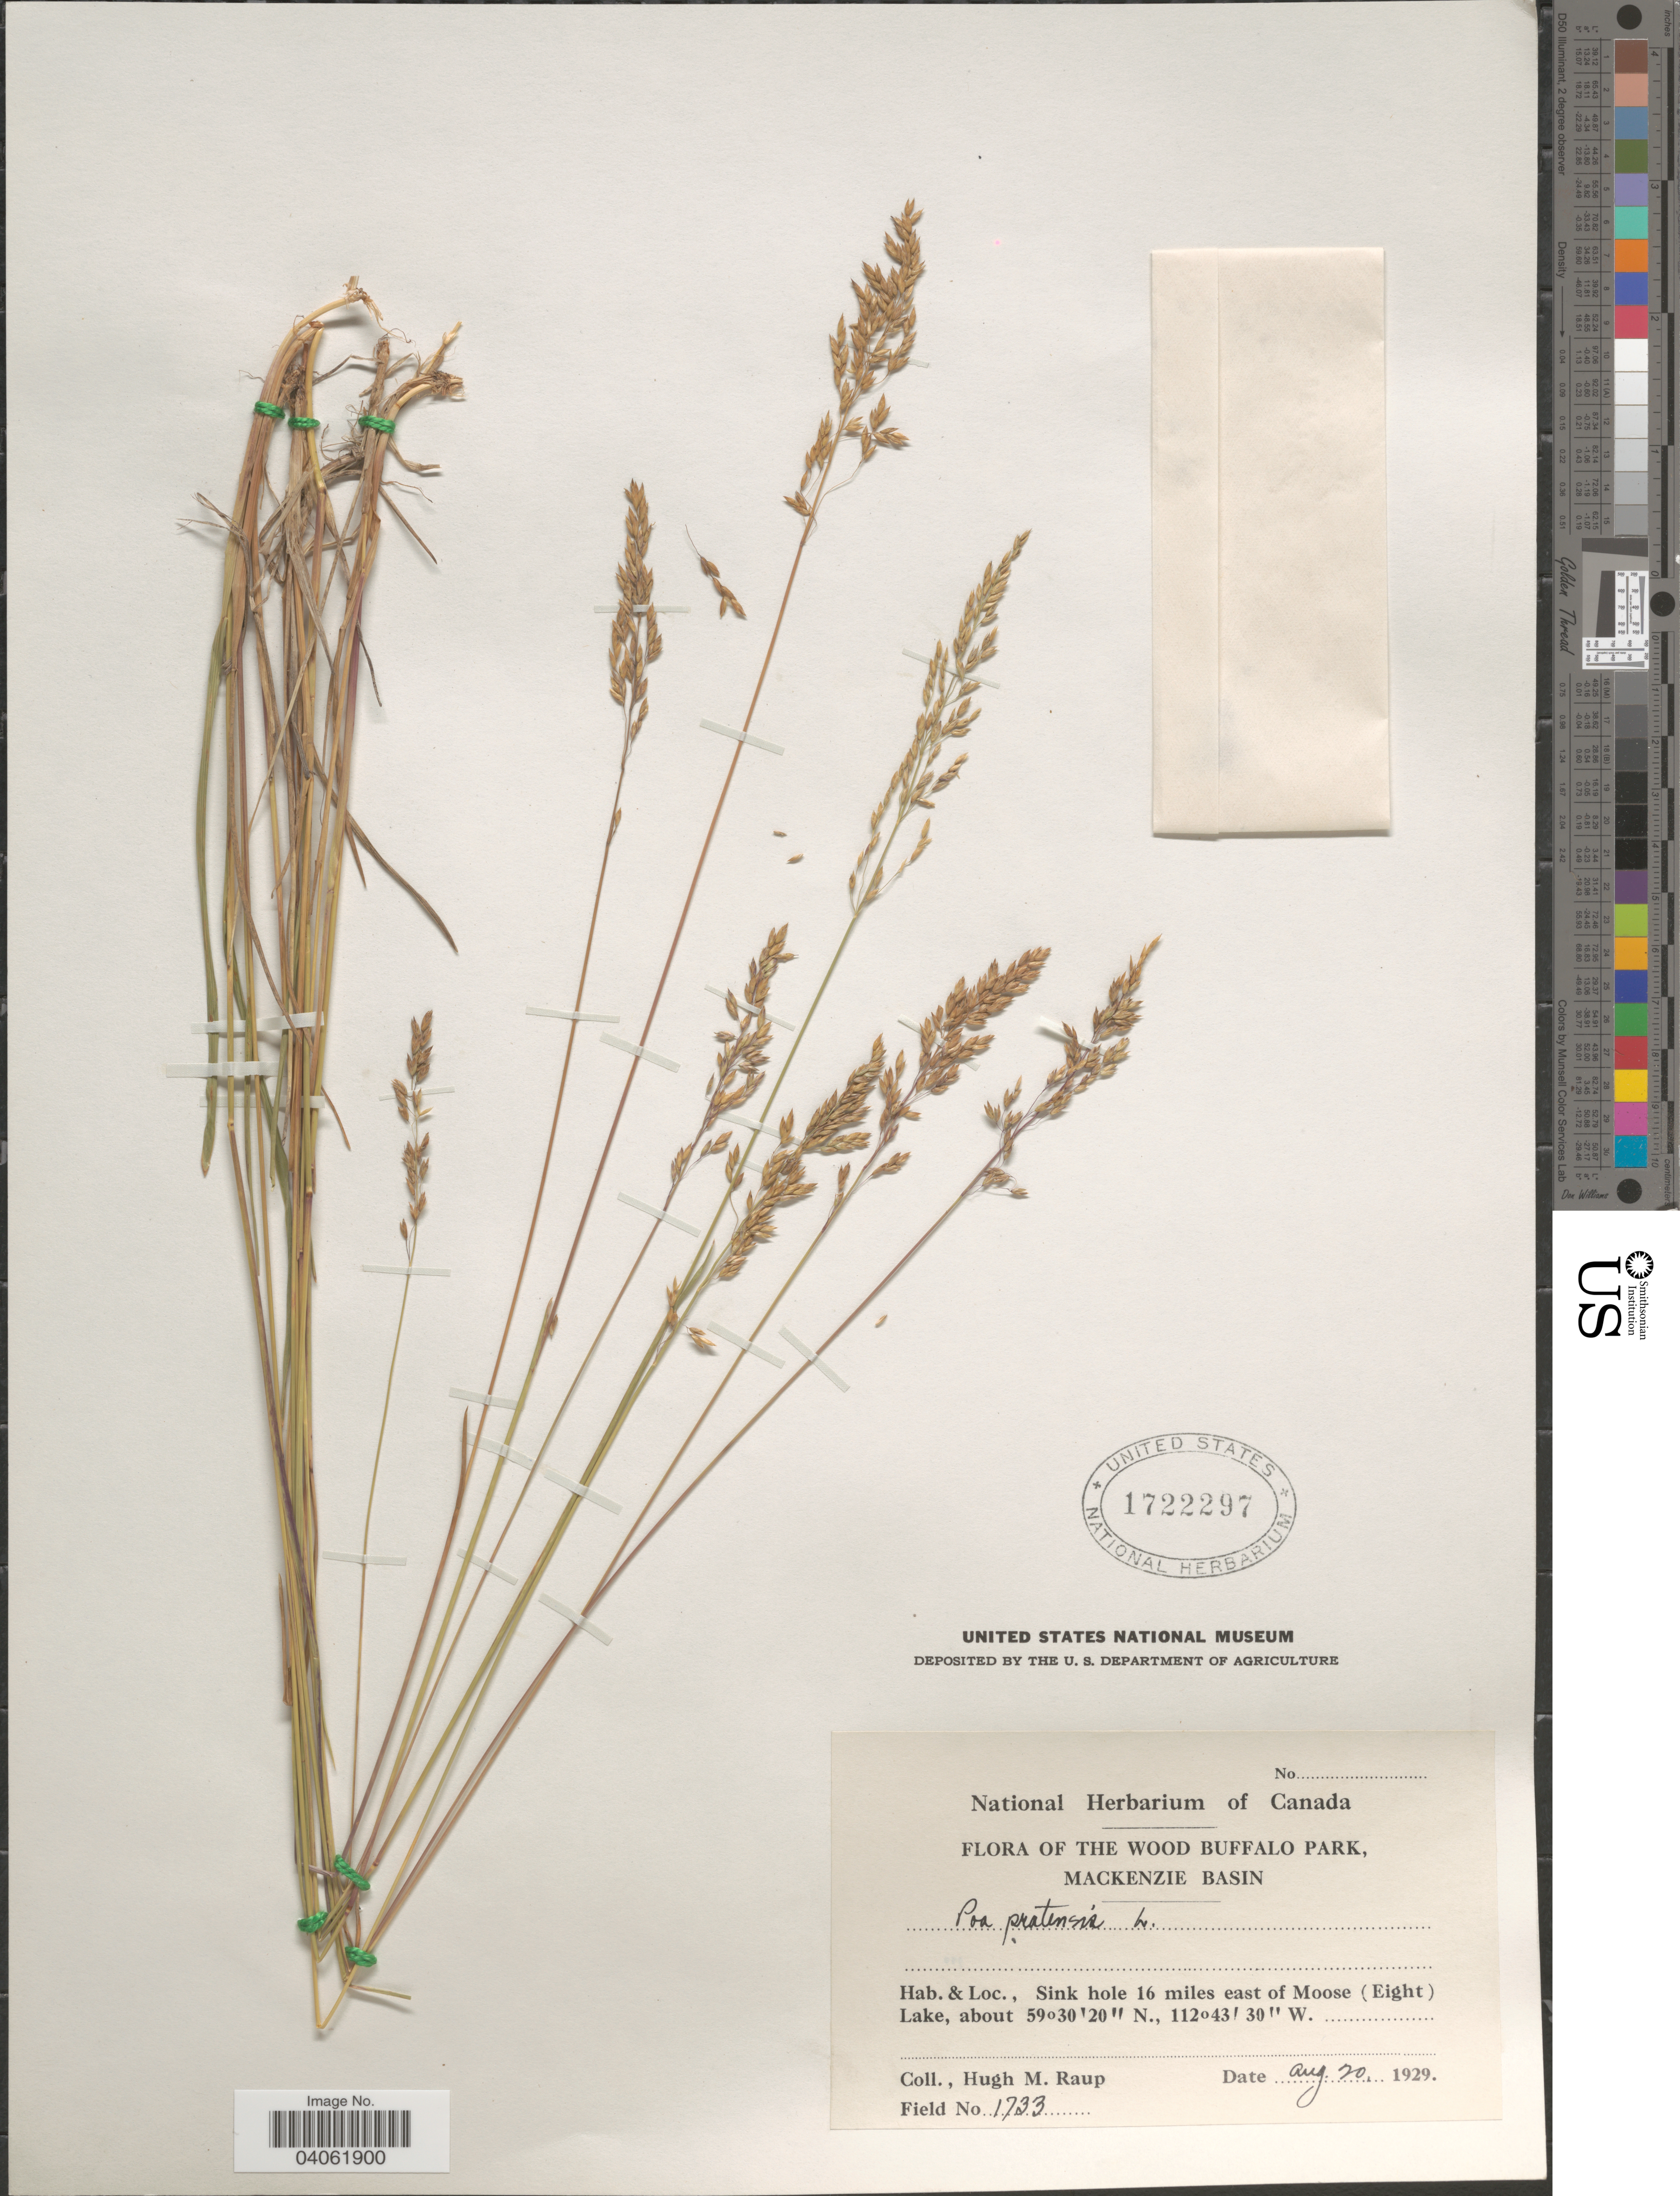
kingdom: Plantae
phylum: Tracheophyta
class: Liliopsida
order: Poales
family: Poaceae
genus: Poa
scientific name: Poa pratensis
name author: L.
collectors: H. Raup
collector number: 1733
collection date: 1929-08-20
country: Canada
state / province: Alberta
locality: The Wood Buffalo Park, Mackenzie Basin. Sink hole 16 miles east of Moose (Eight) Lake.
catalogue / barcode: US 1722297